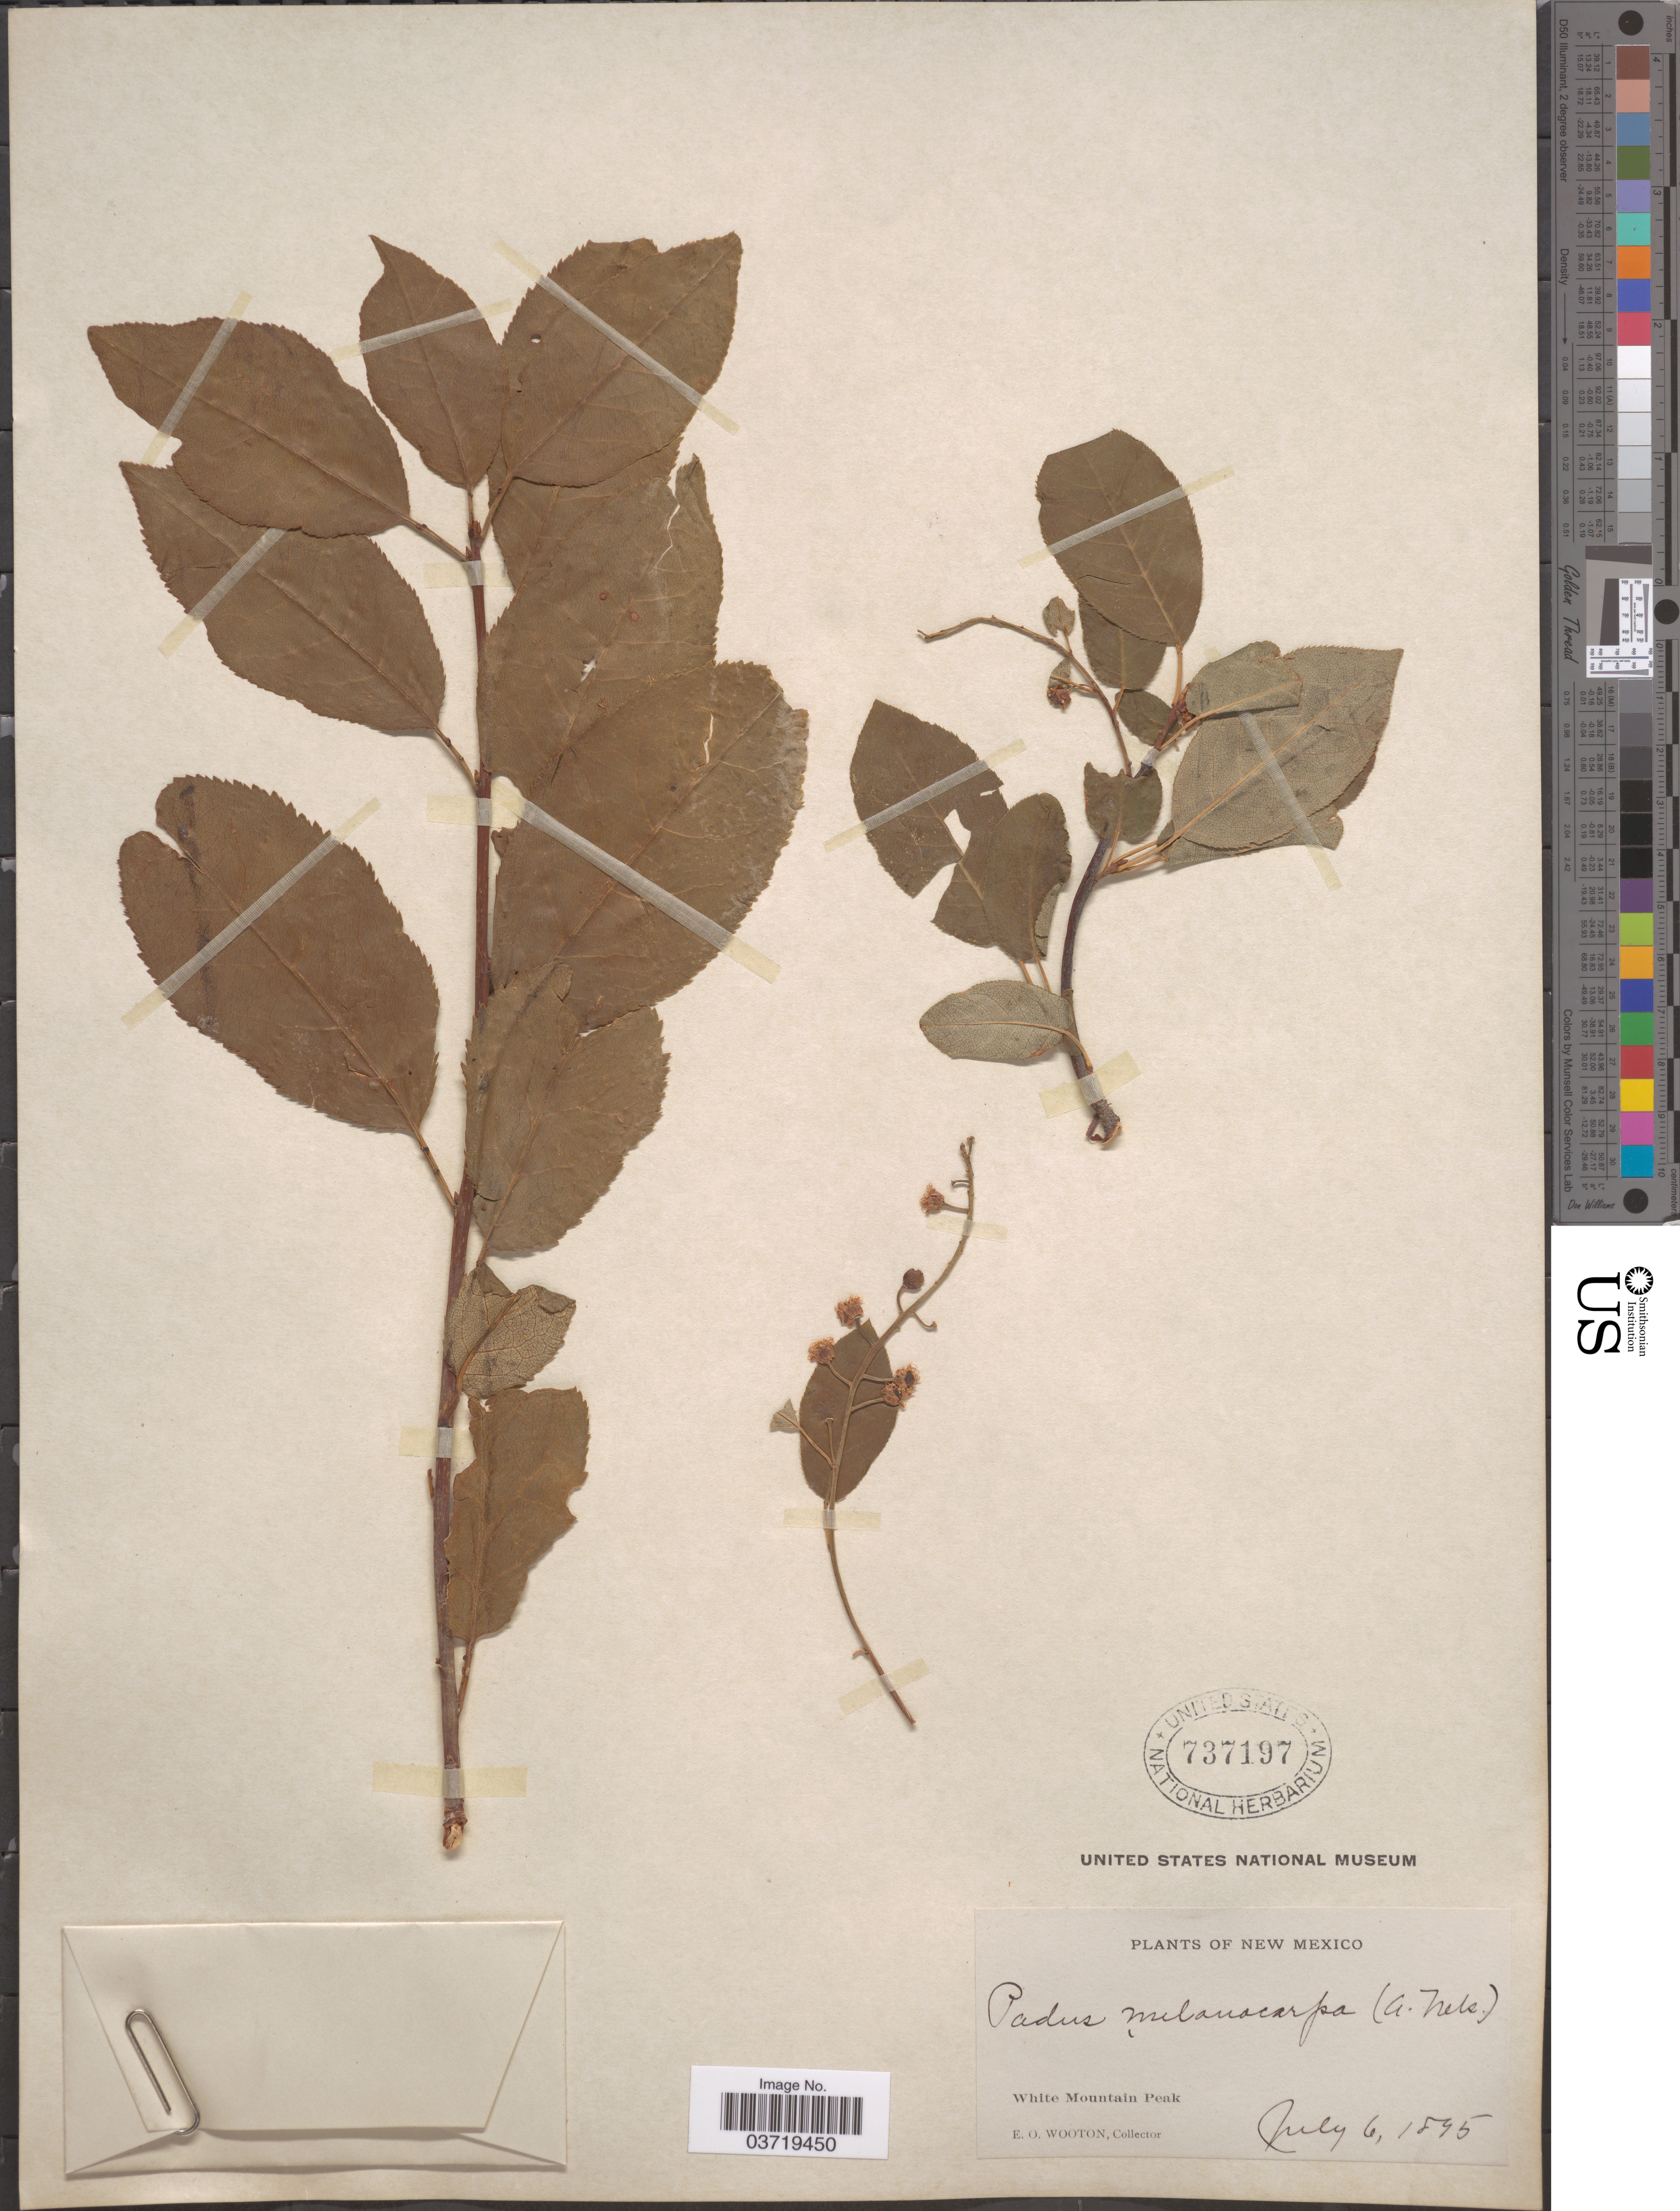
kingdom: Plantae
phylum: Tracheophyta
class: Magnoliopsida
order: Rosales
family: Rosaceae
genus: Prunus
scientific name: Prunus virginiana var. demissa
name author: (Nutt.) Torr.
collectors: E. O. Wooton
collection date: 1845-07-06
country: United States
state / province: New Mexico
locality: White Mountain Peak.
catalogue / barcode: US 737197